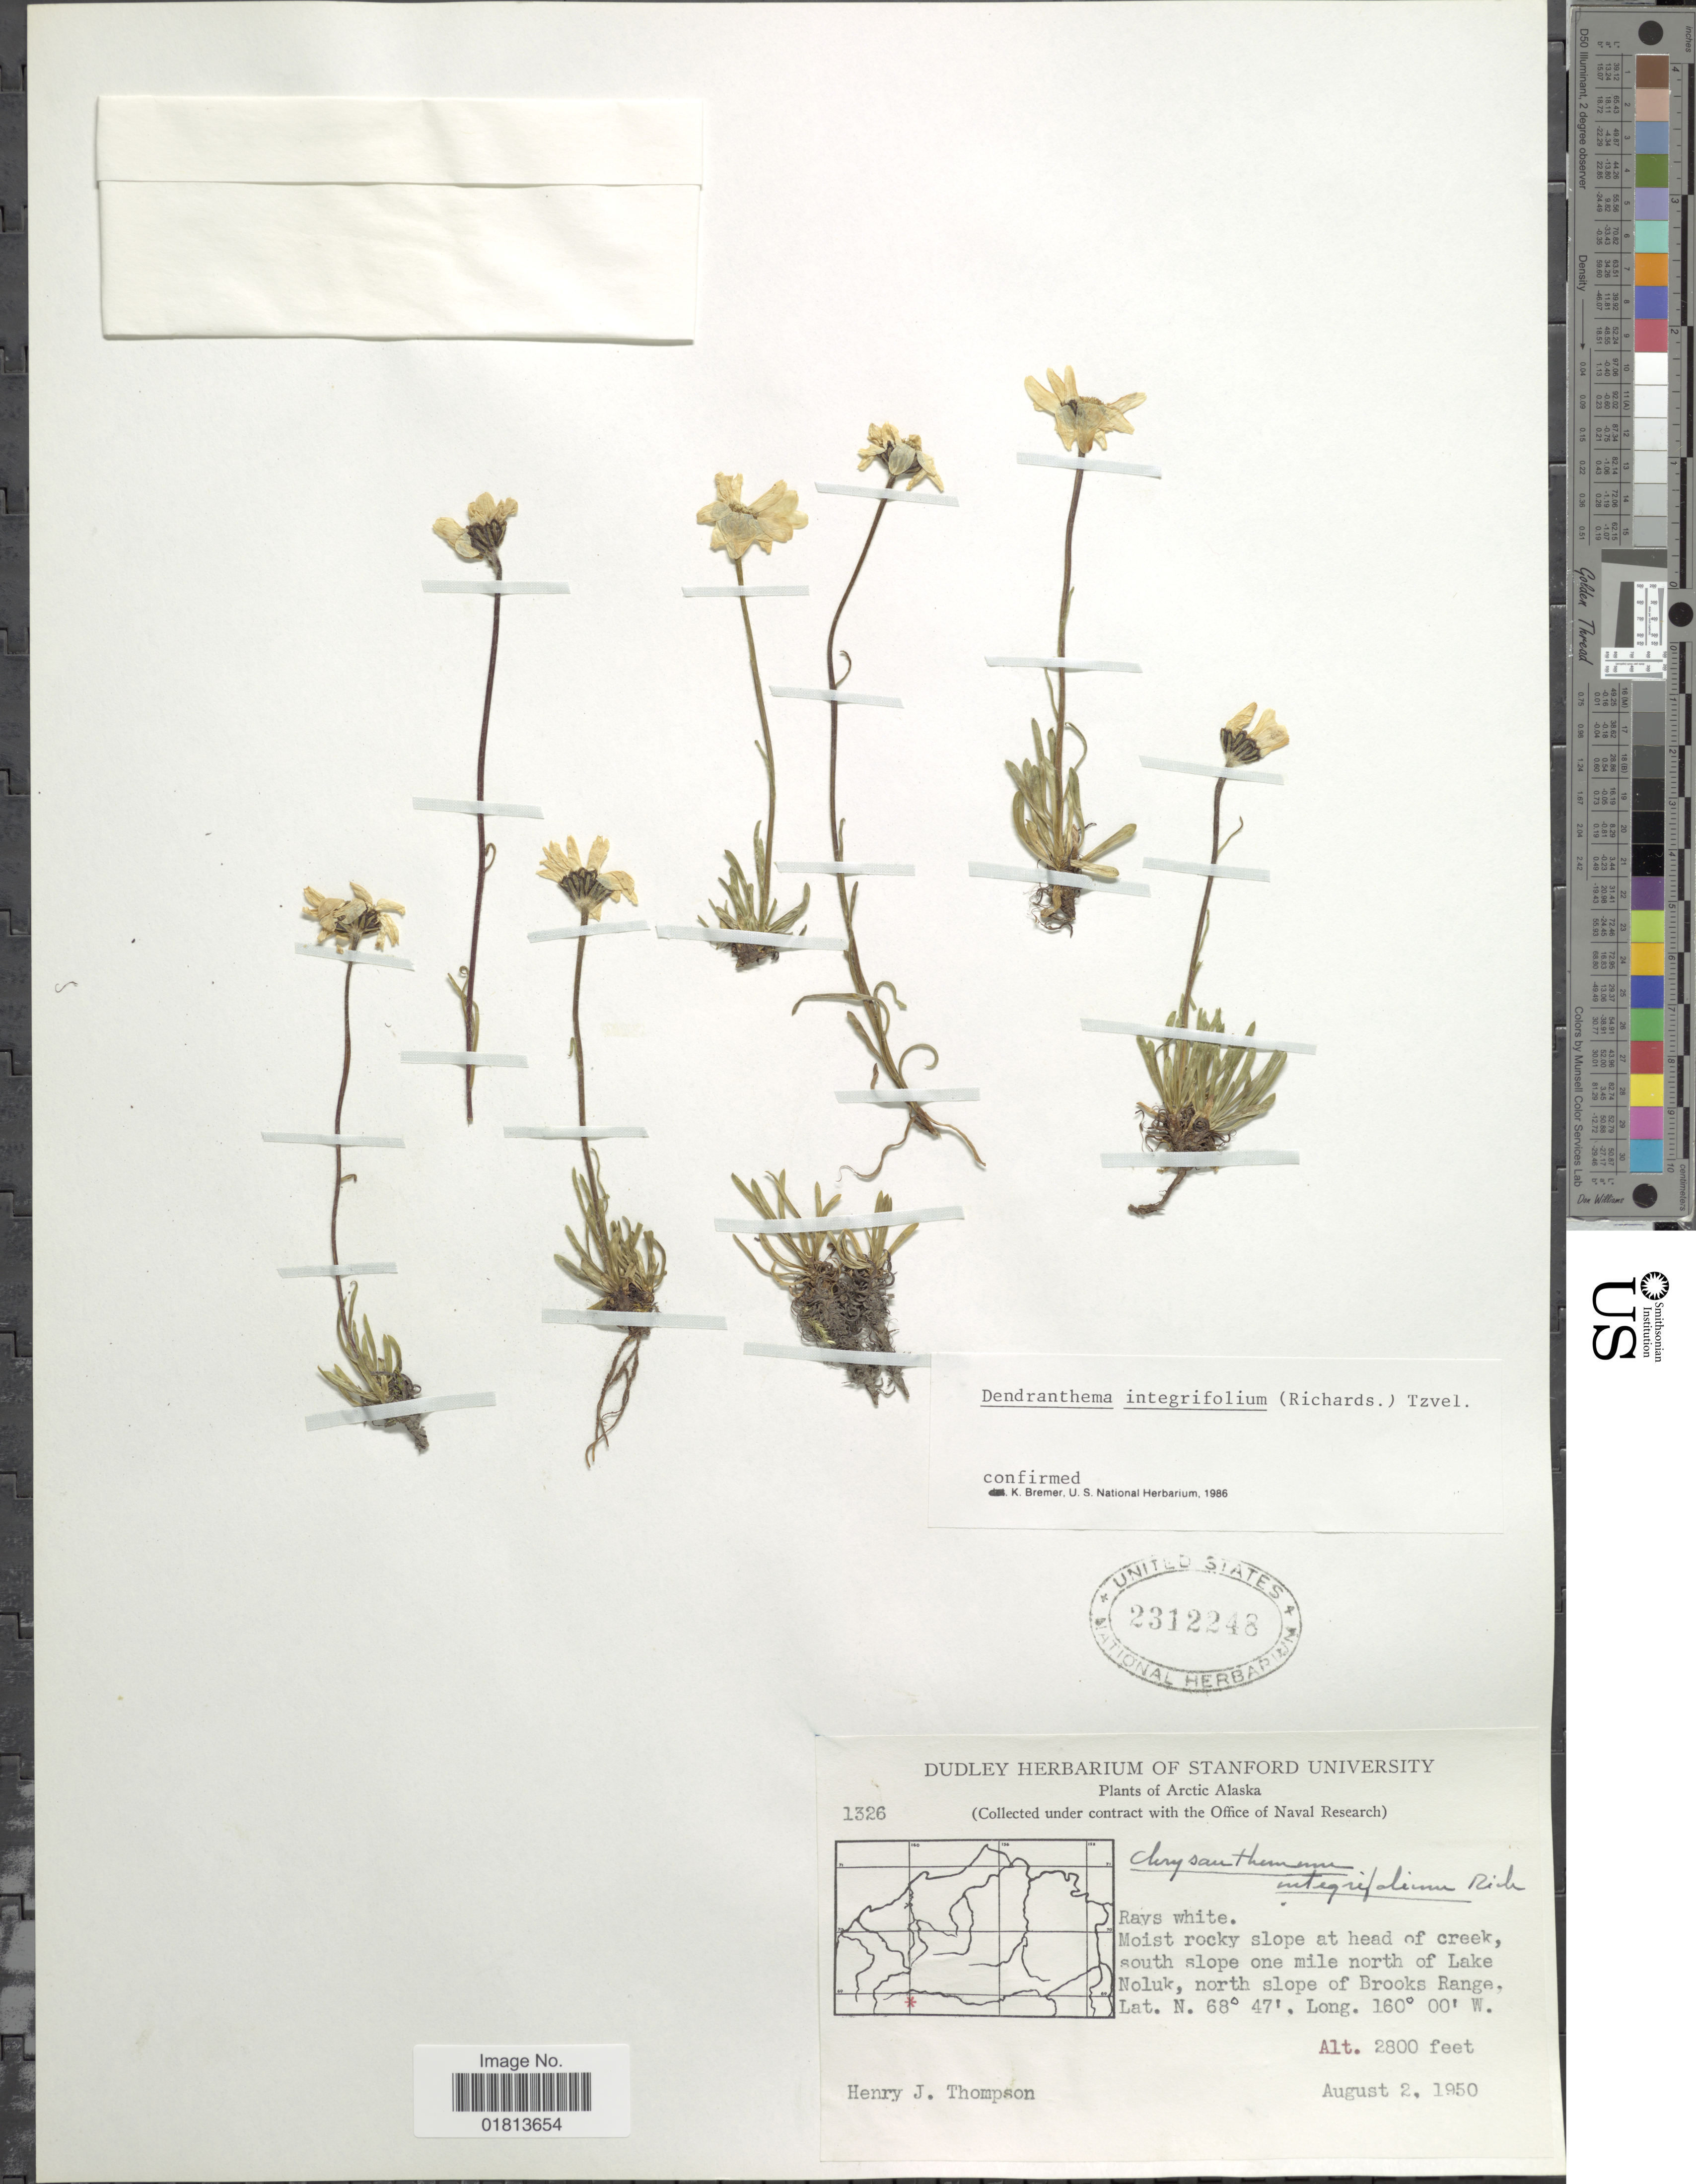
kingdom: Plantae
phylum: Tracheophyta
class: Magnoliopsida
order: Asterales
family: Asteraceae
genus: Dendranthema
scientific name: Dendranthema integrifolium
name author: (Richardson) Tzvelev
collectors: H. J. Thompson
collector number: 1326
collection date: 1950-08-02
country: United States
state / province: Alaska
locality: Arctic Alaska, Moist rocky slope at head of creek, south slope one mile north of Lake Noluk, north slope of Brooks Range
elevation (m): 853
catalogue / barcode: US 2312248